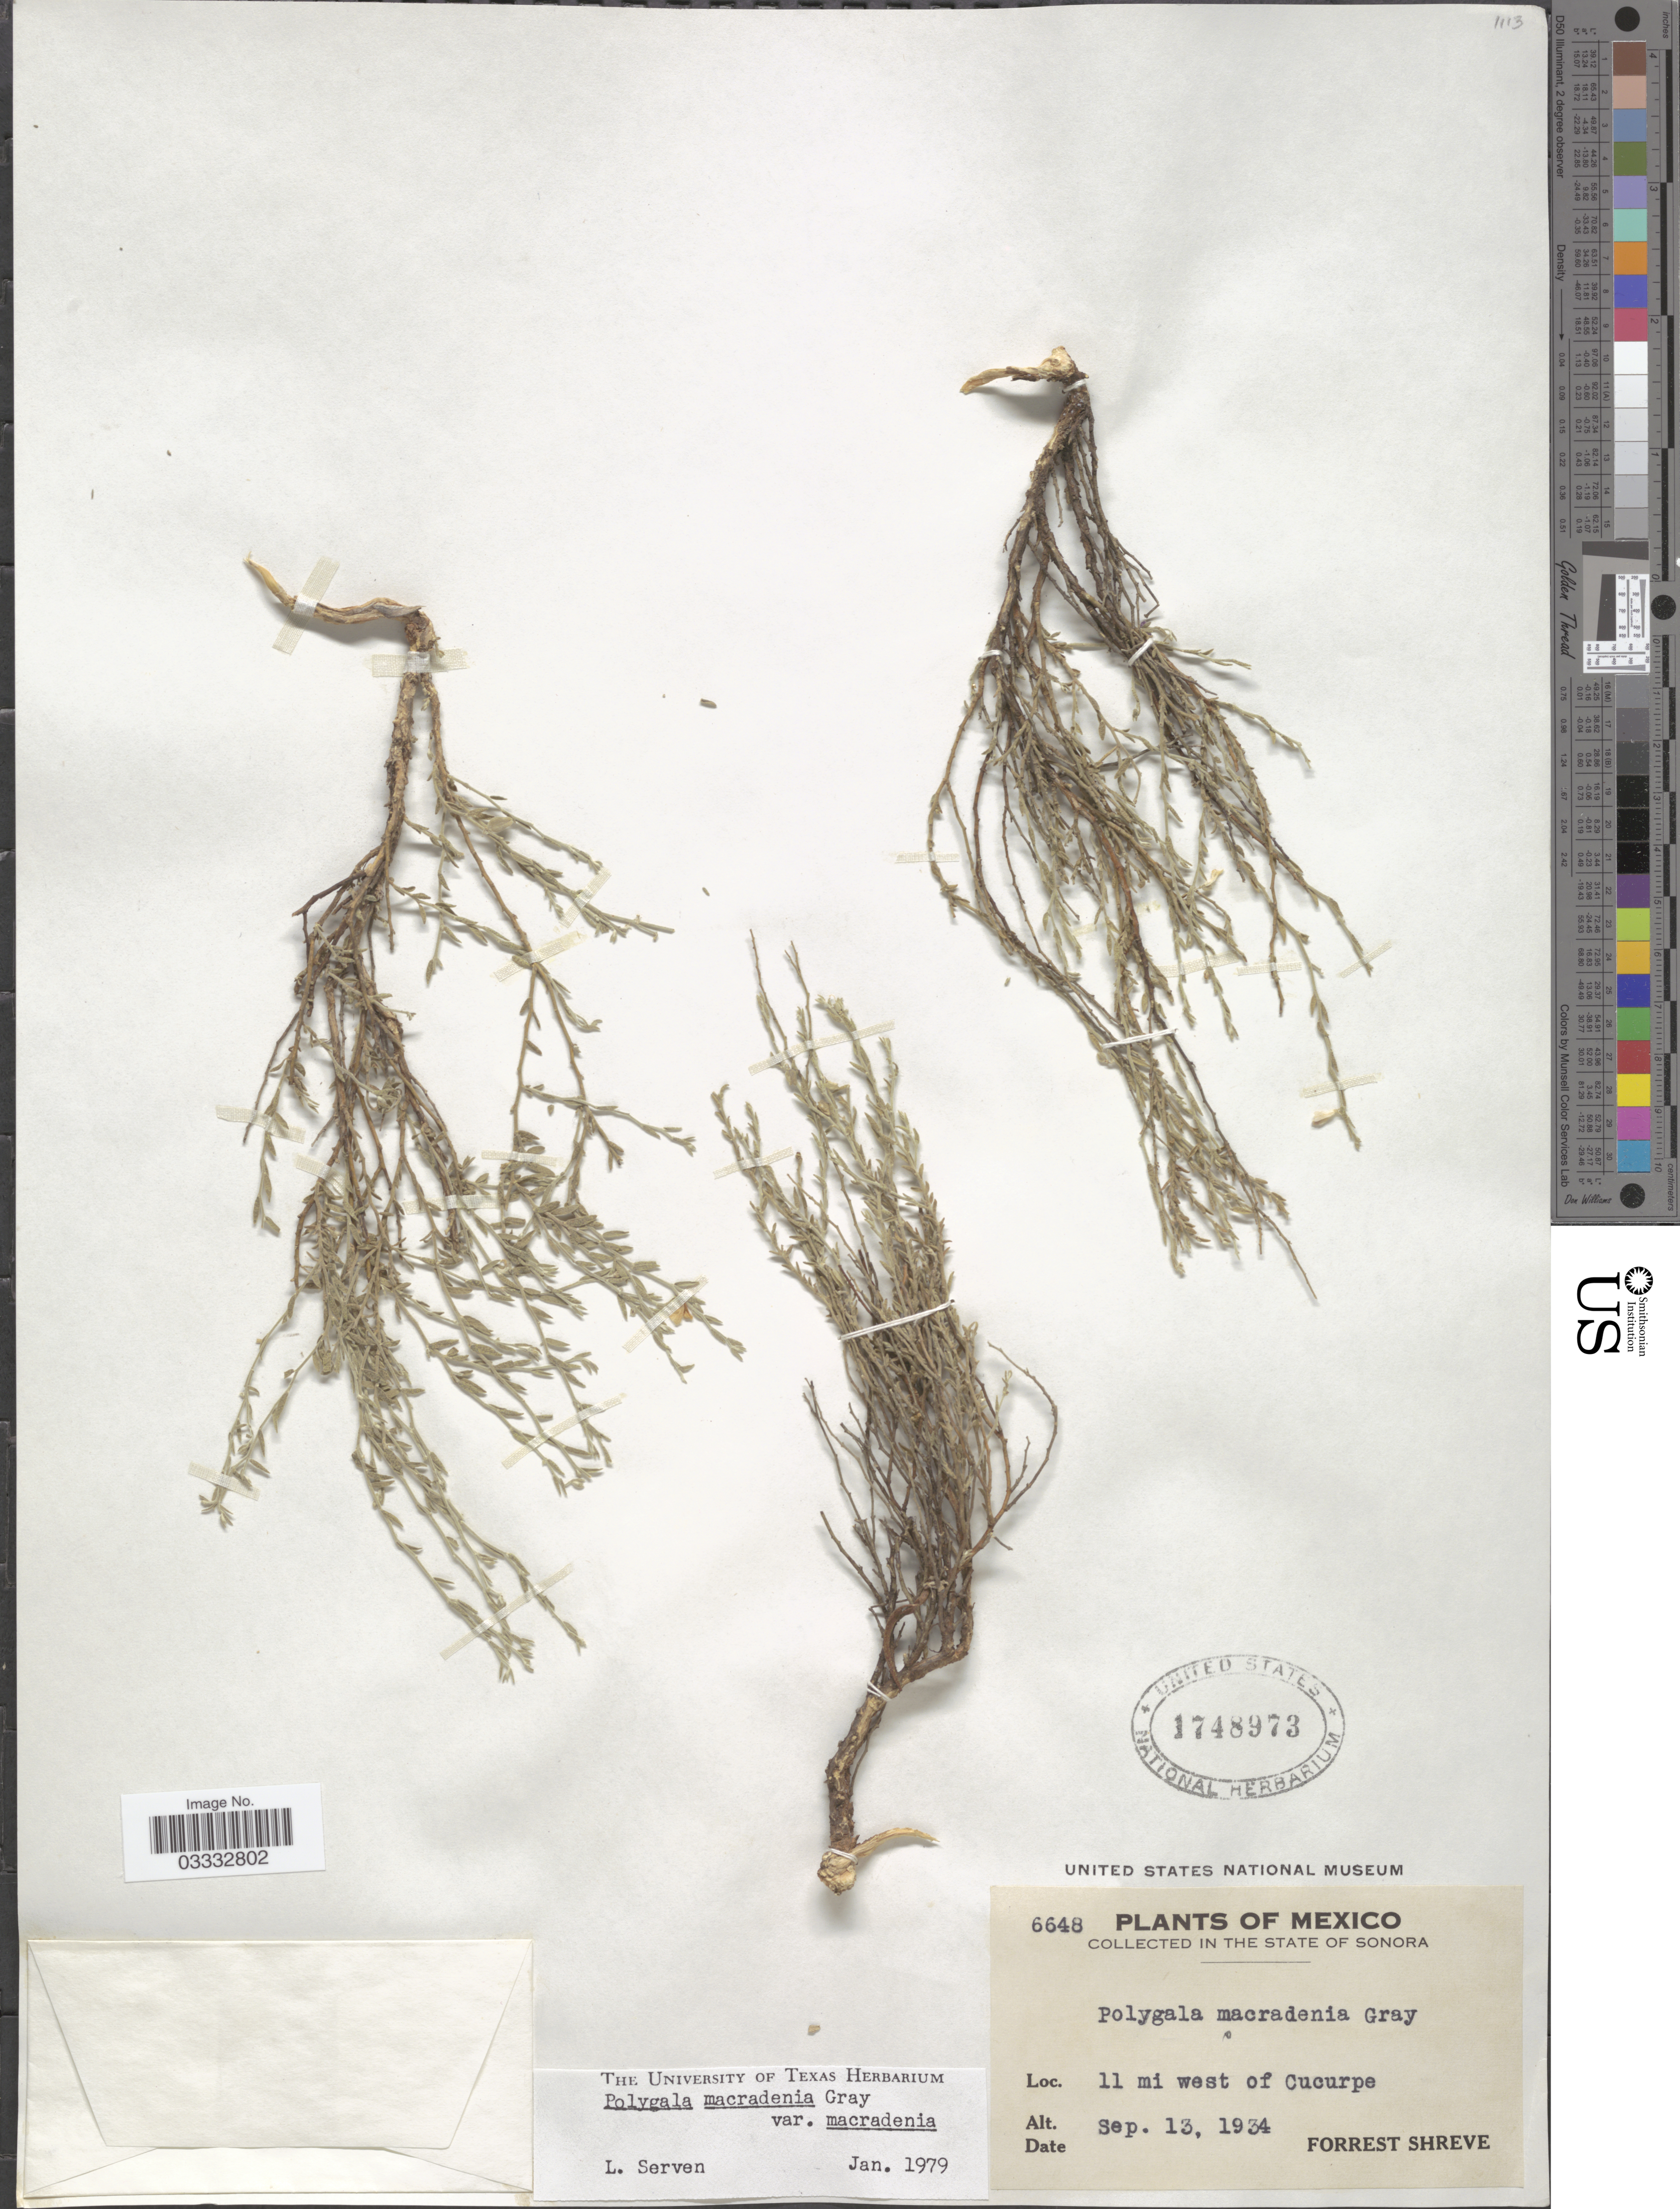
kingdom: Plantae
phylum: Tracheophyta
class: Magnoliopsida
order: Fabales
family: Polygalaceae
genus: Hebecarpa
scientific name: Hebecarpa macradenia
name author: (A. Gray) J.R. Abbott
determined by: Strong, Mark T., (BOT), Smithsonian Institution - National Museum of Natural History (UNITED STATES)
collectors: F. Shreve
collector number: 6648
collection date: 1934-09-13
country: Mexico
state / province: Sonora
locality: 11 mi west of Cucurpe.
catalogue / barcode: US 1748973